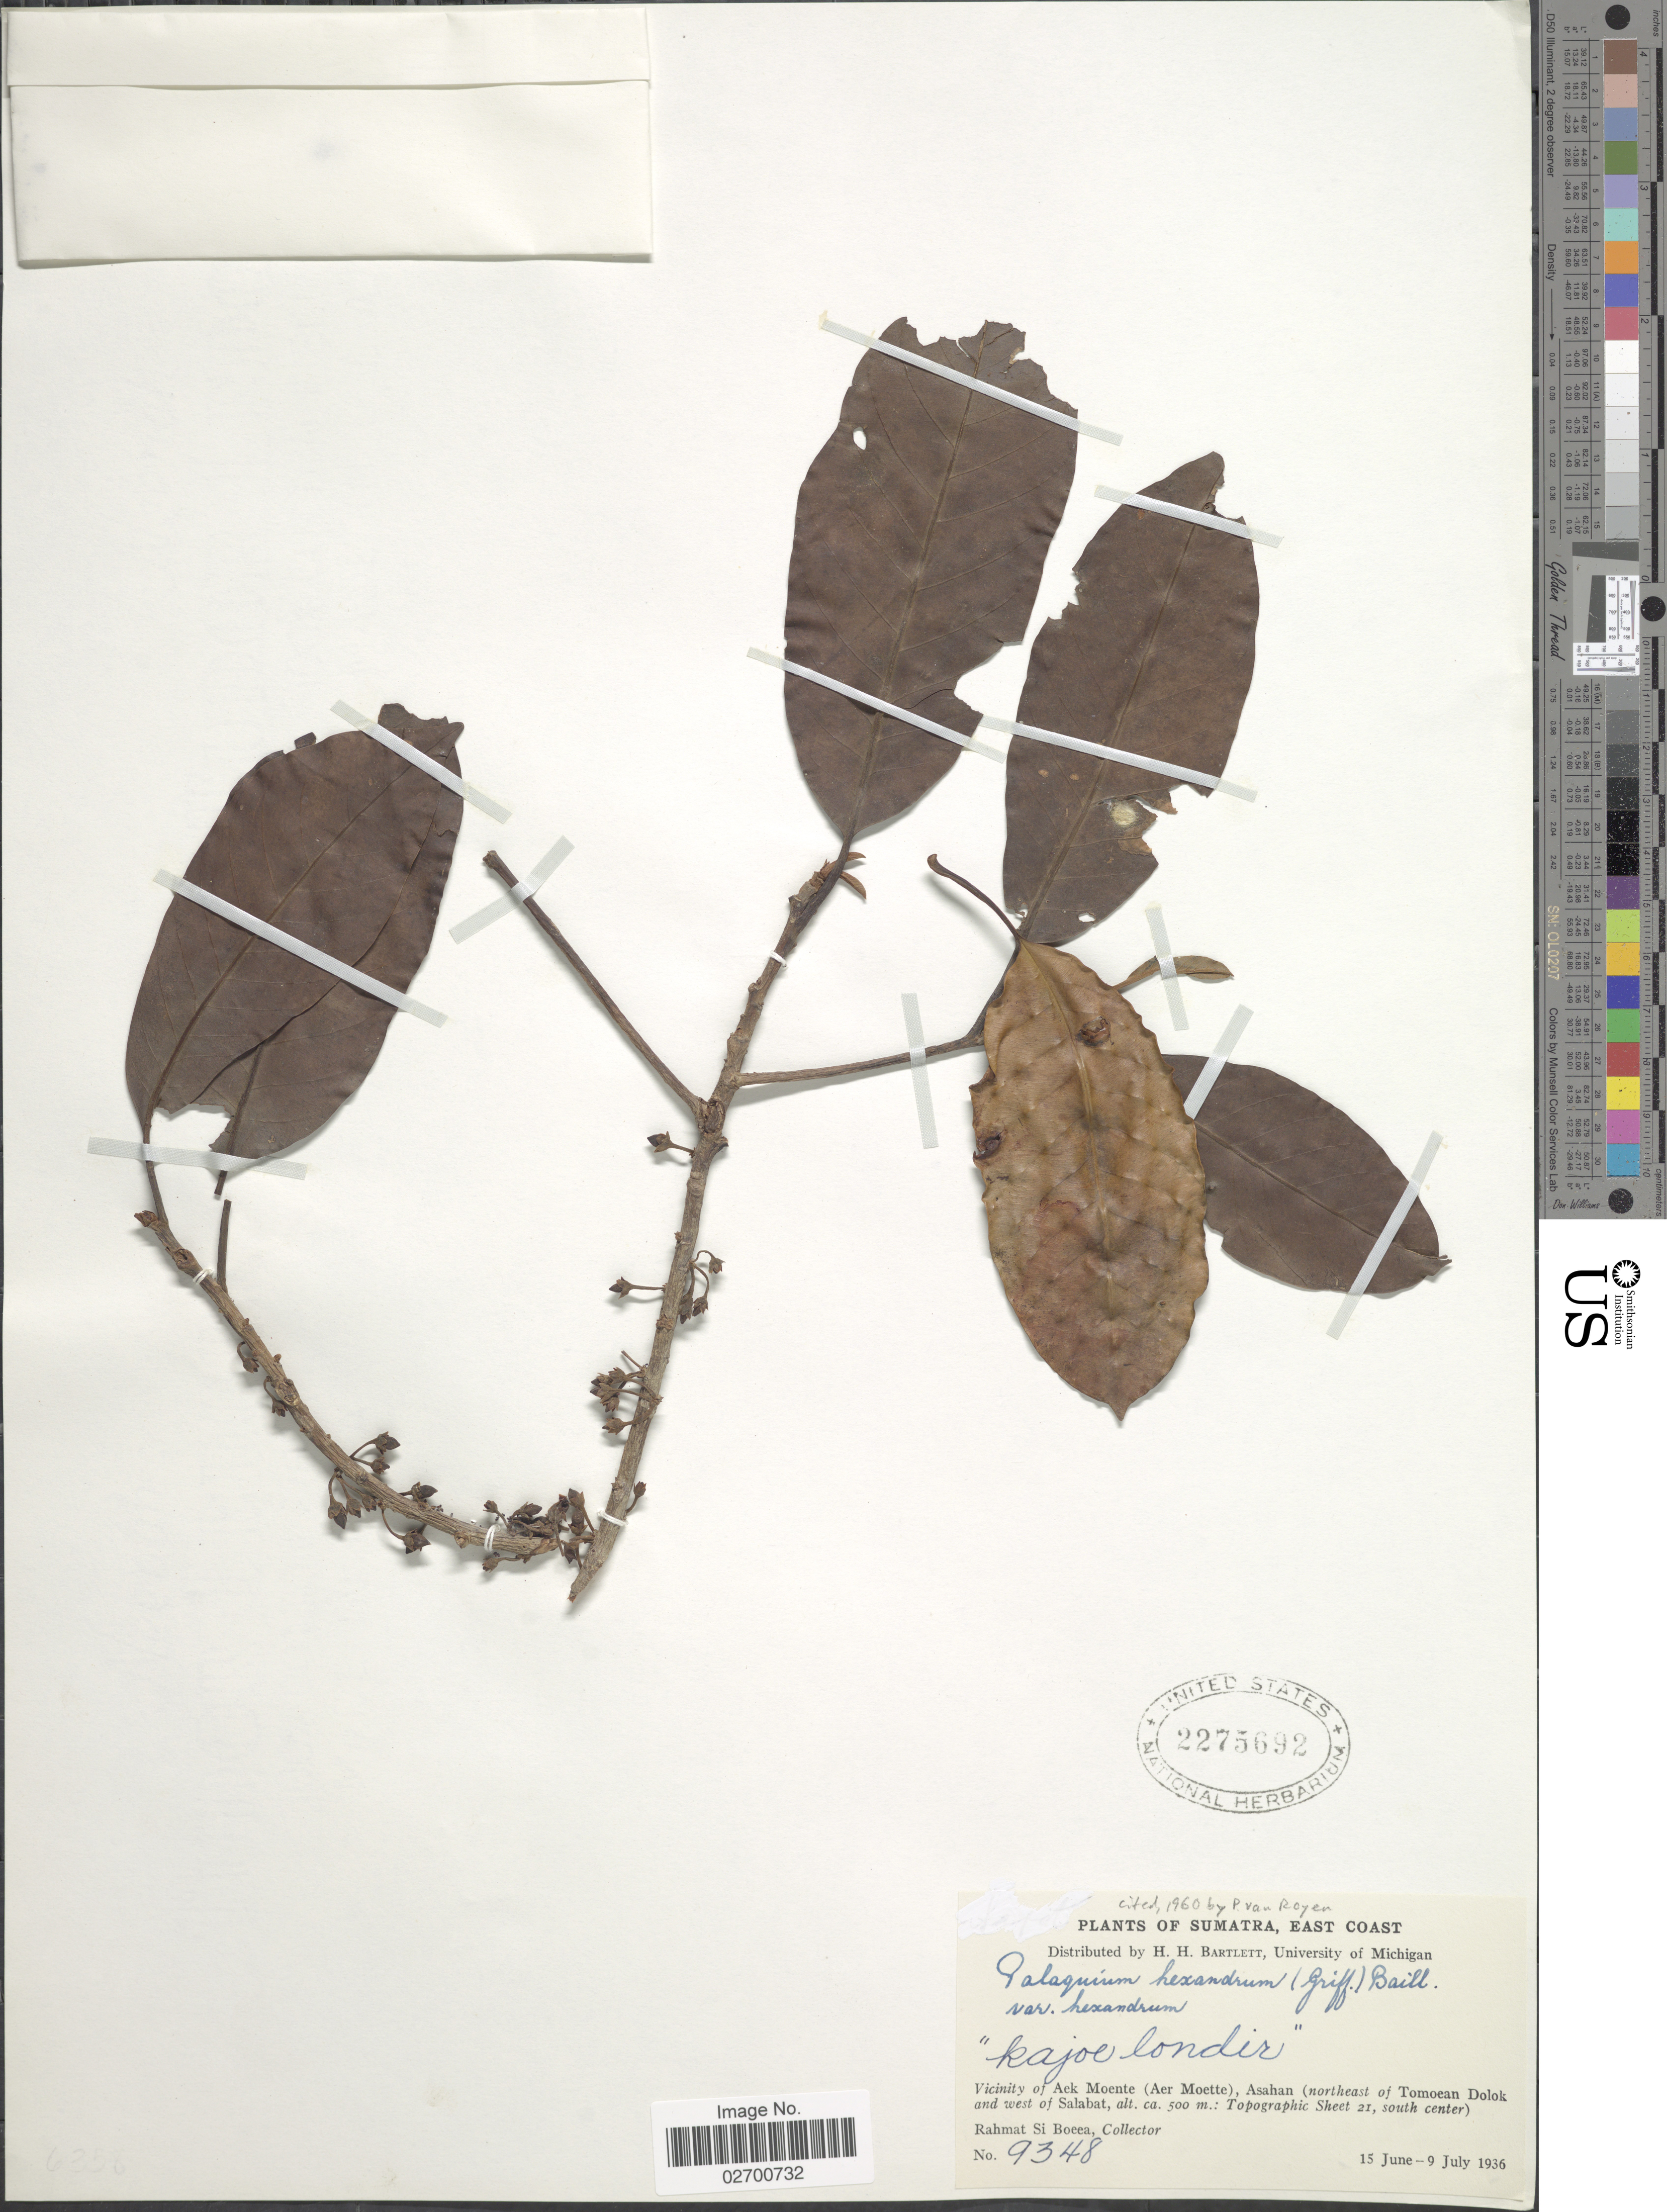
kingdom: Plantae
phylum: Tracheophyta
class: Magnoliopsida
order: Ericales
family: Sapotaceae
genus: Palaquium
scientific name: Palaquium hexandrum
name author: (Griff.) Baill.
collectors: Rahmat Si Boeea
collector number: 9348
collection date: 1936-06-15/1936-07-09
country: Indonesia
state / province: Sumatra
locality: Sumatra, East Coast. Vicinity of Aek Moente (Aer Moette), Asahan (northeast of Tomoean Dolok and west of Salabat): Topographic Sheet 21, south center).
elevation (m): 500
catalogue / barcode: US 2275692